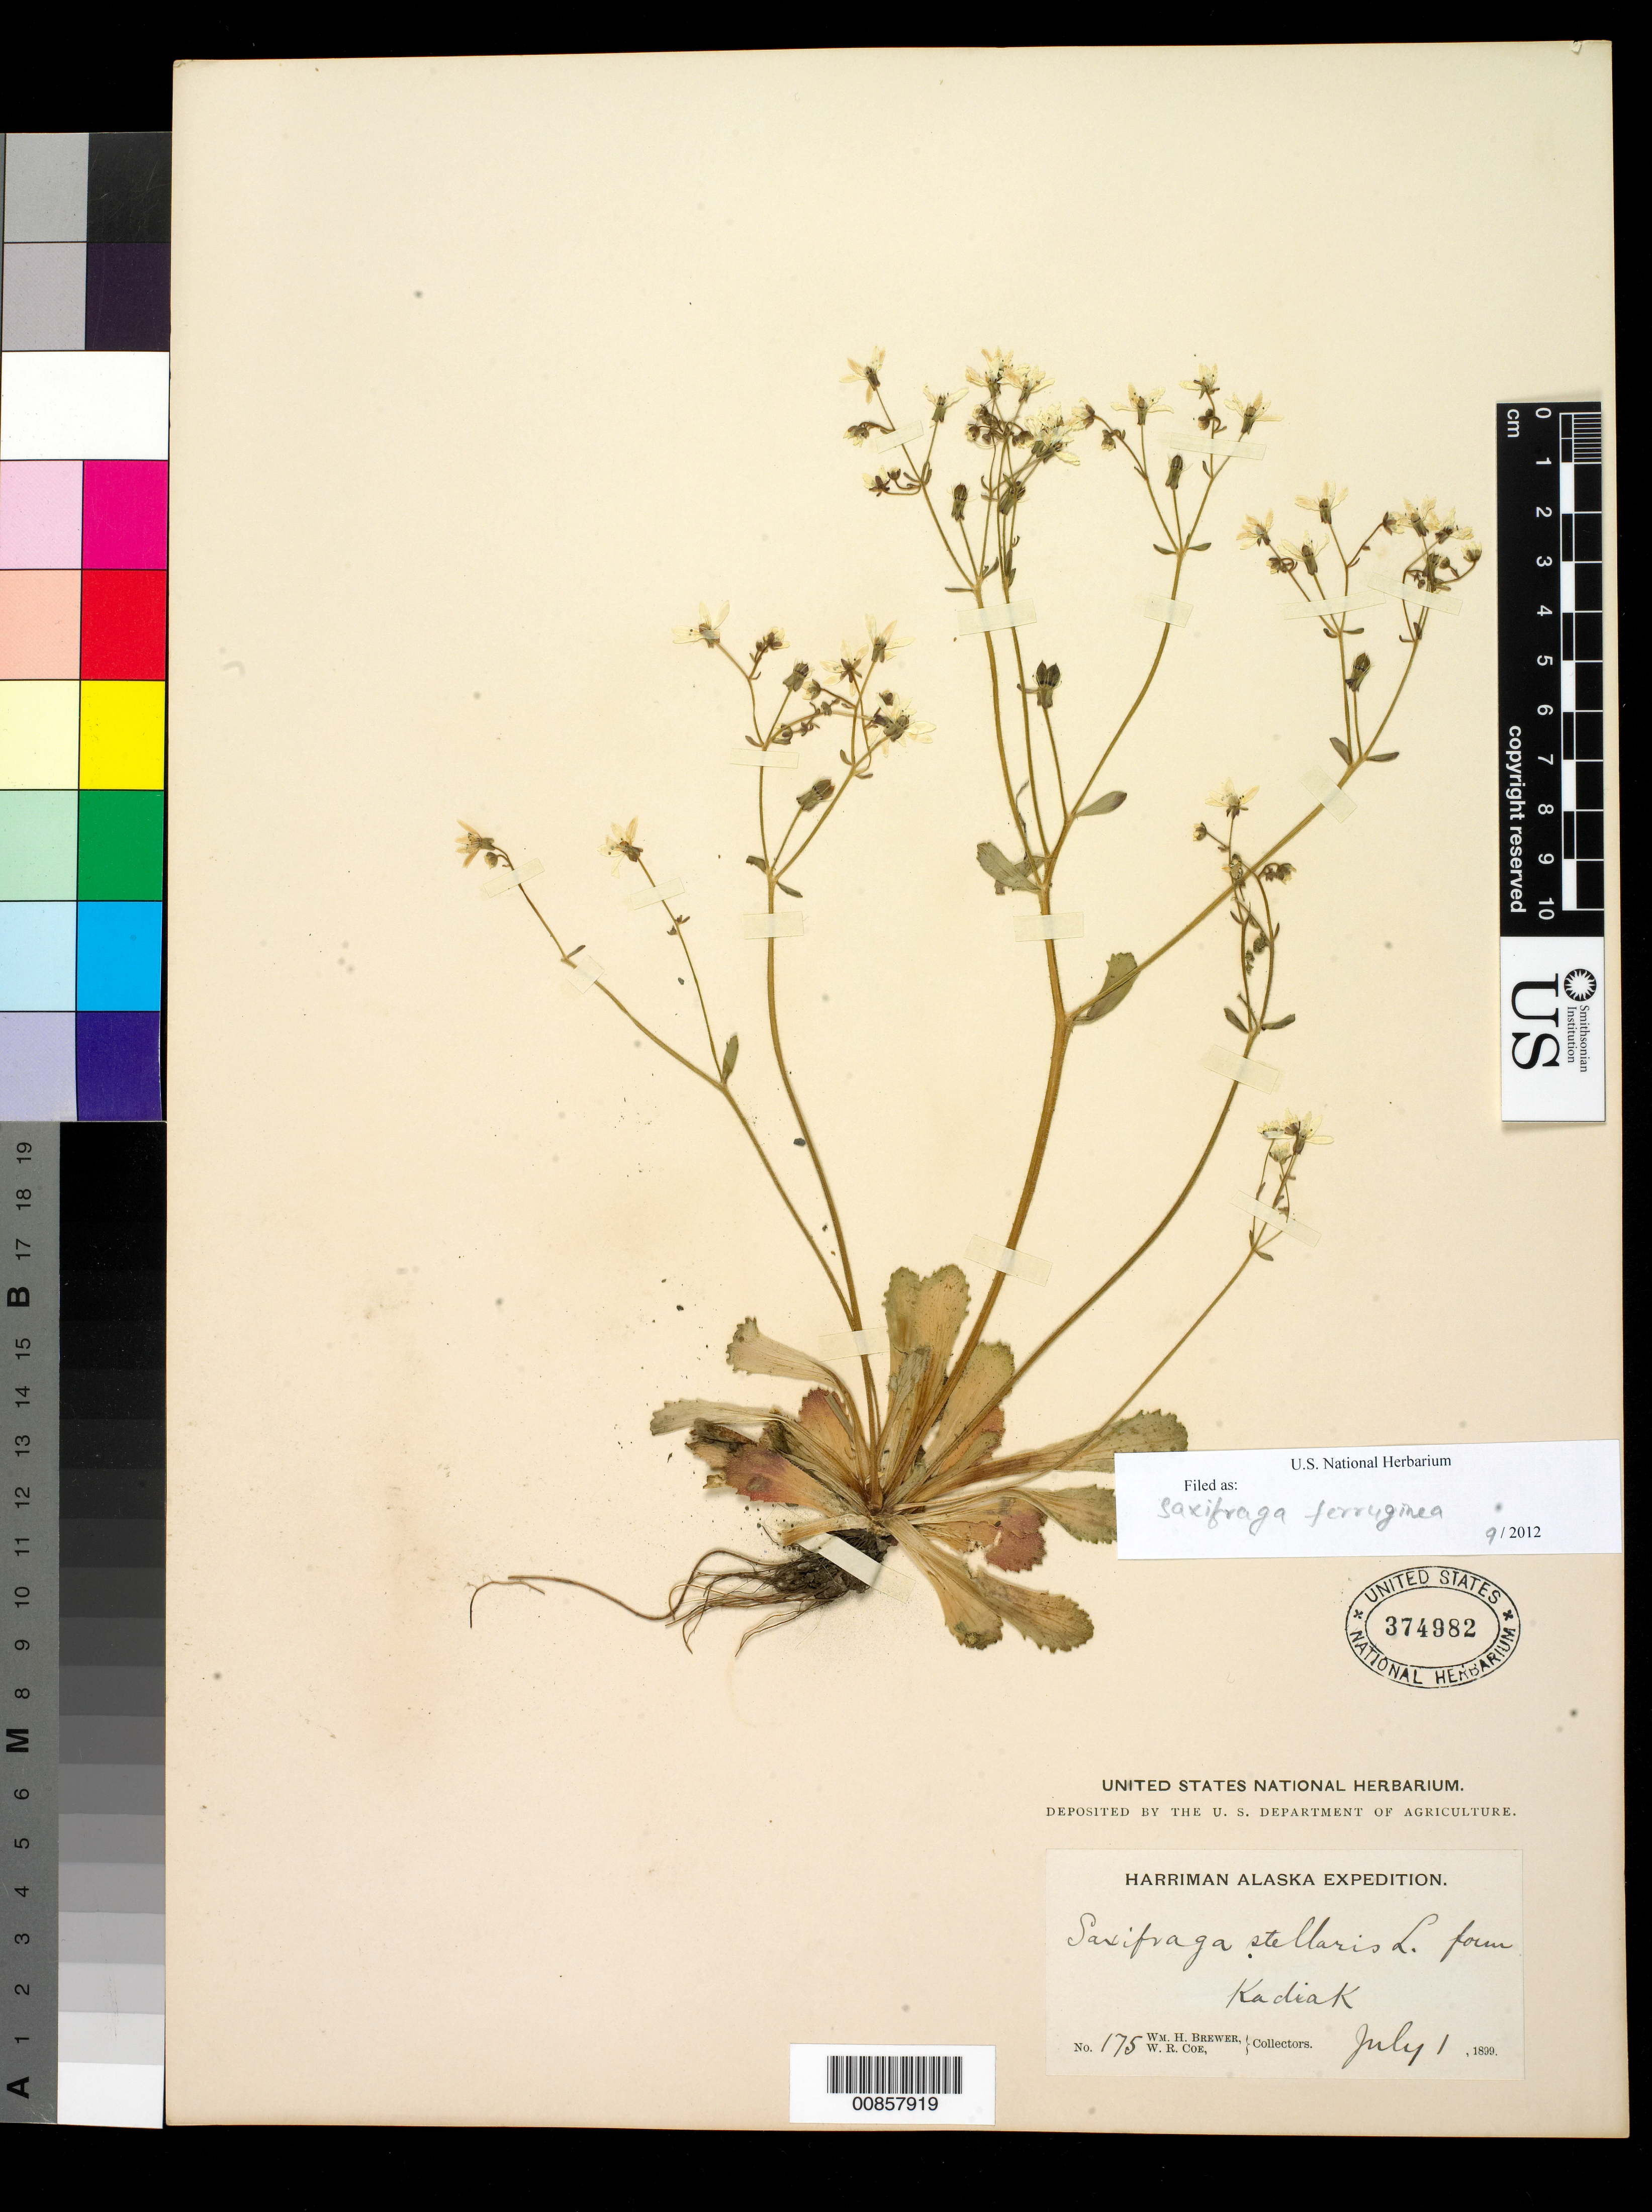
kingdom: Plantae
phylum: Tracheophyta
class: Magnoliopsida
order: Saxifragales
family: Saxifragaceae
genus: Micranthes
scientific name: Micranthes ferruginea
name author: (Graham) Brouillet & Gornall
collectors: W. H. Brewer & W. Coe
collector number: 175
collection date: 1899-07-01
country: United States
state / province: Alaska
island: Kodiak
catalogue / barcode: US 374982